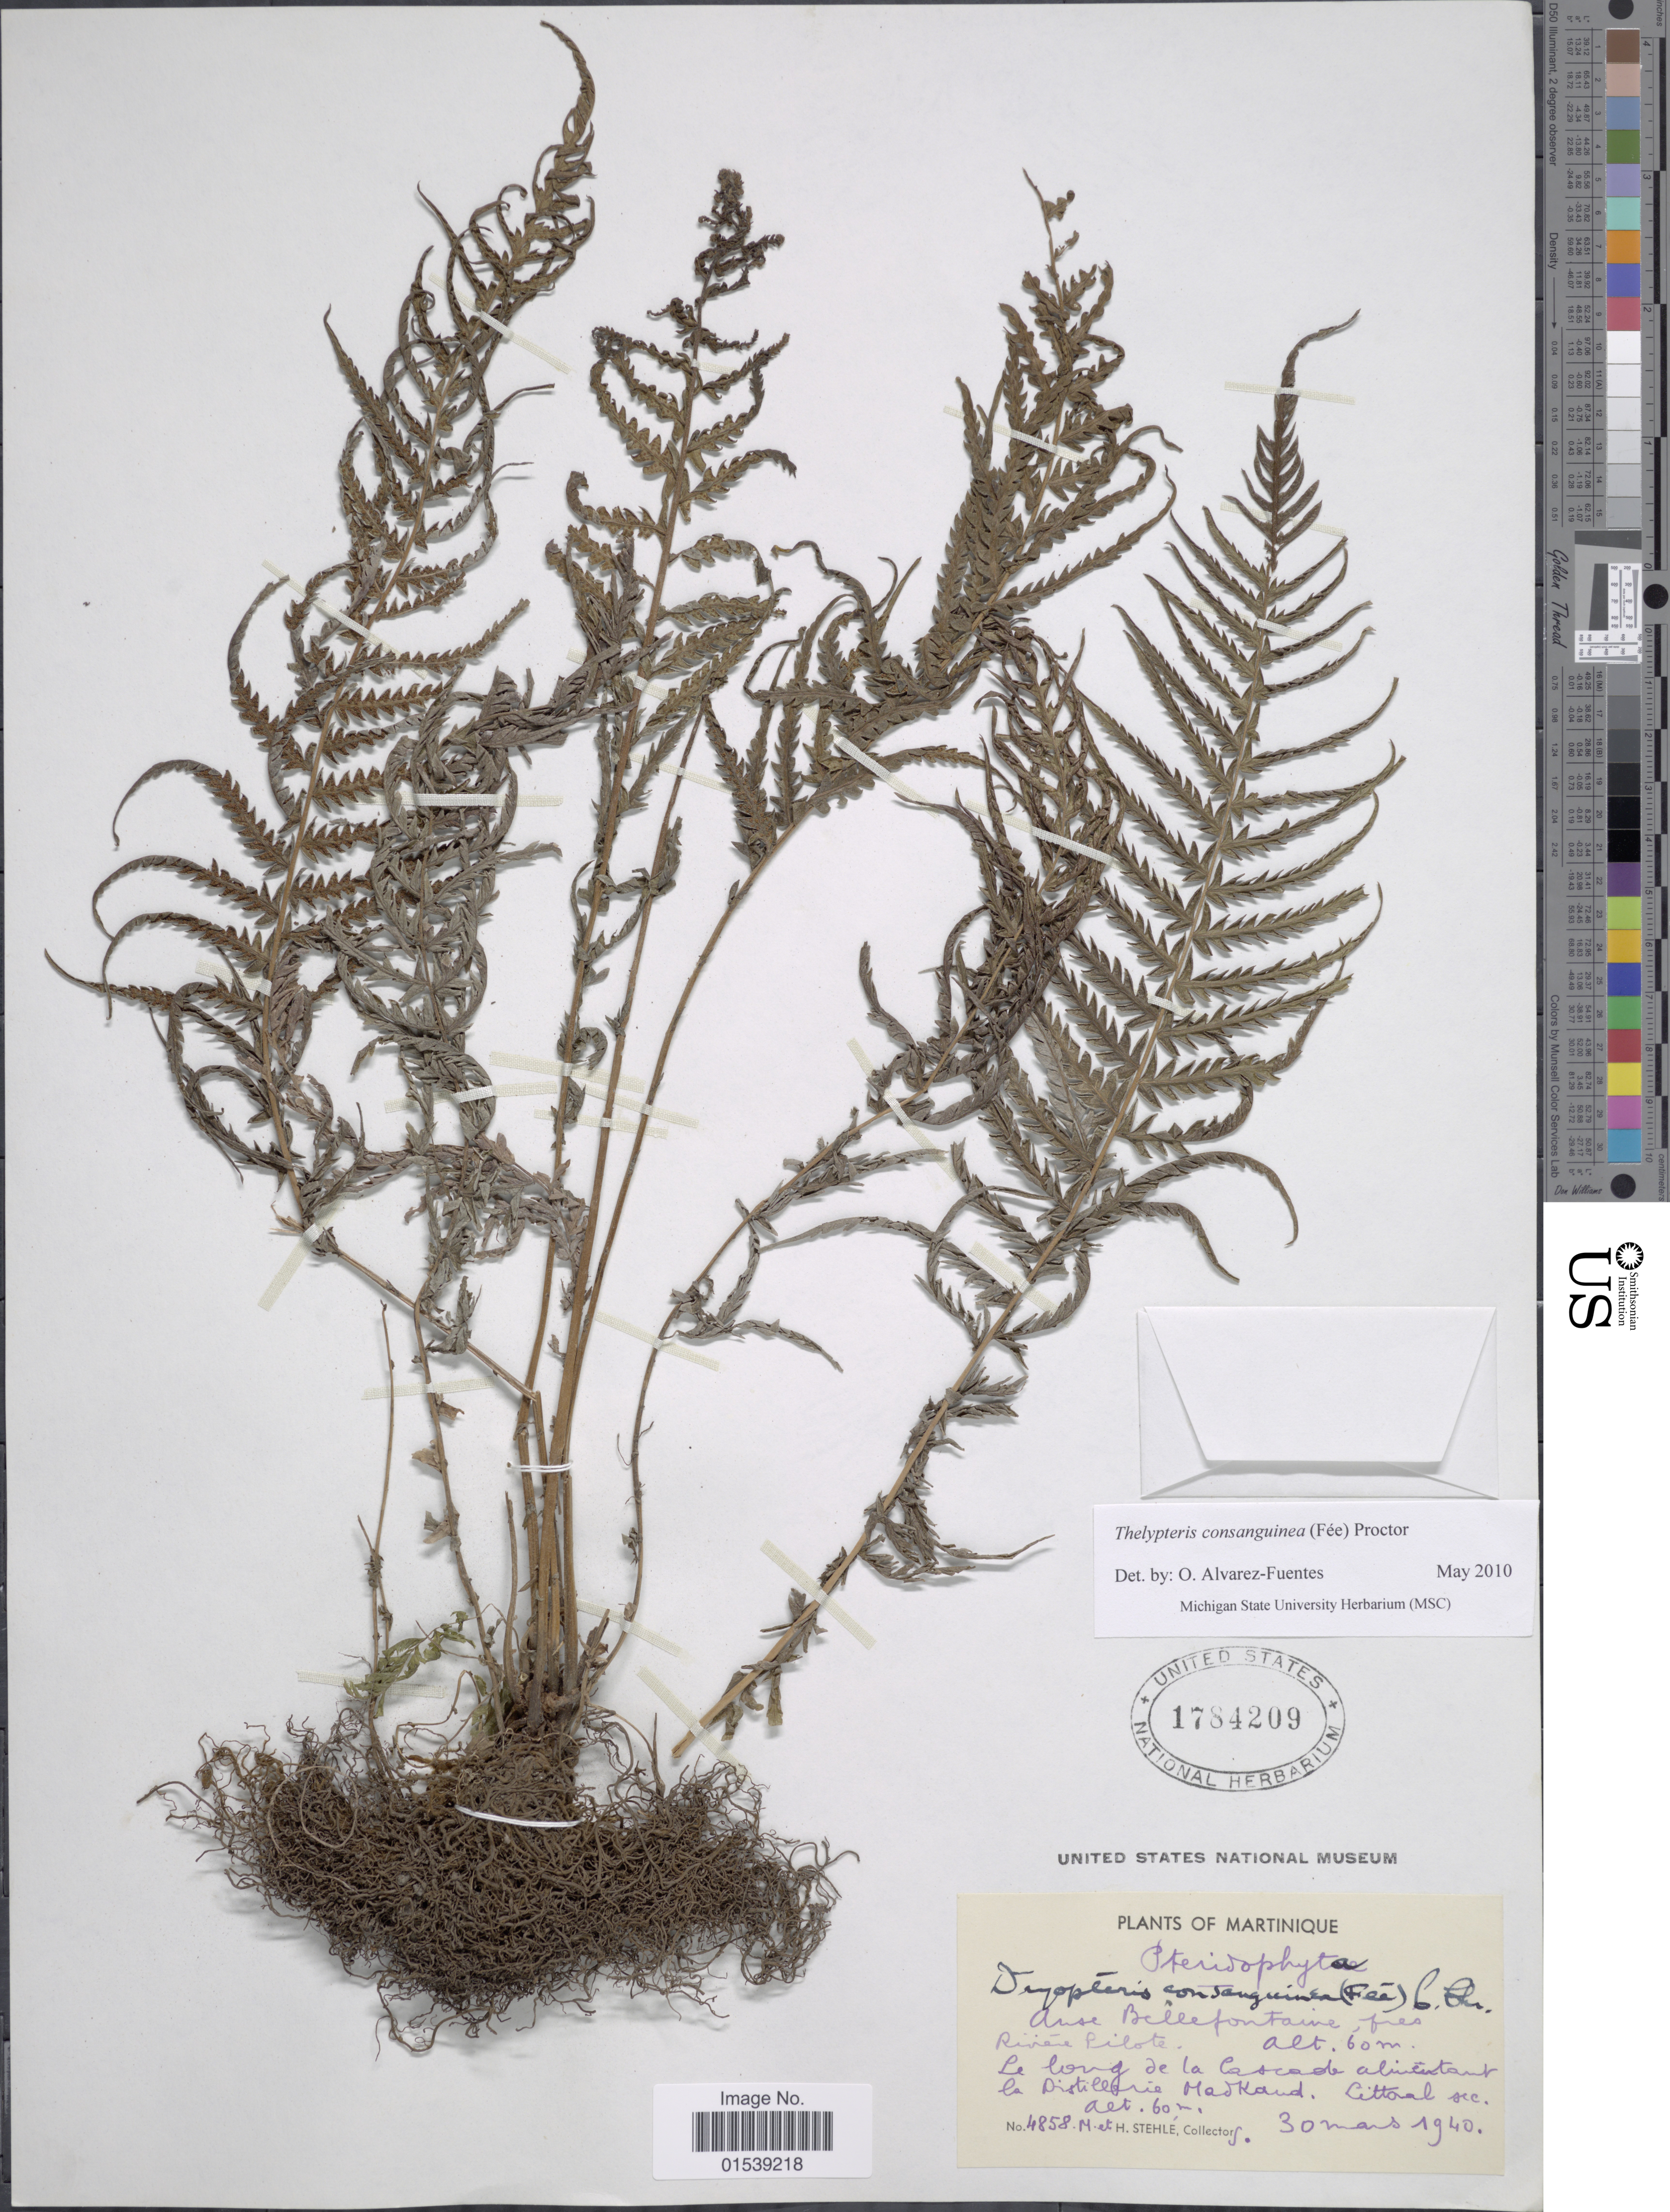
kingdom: Plantae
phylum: Tracheophyta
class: Polypodiopsida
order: Polypodiales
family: Thelypteridaceae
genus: Amauropelta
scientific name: Amauropelta consanguinea (Fée) comb. nov., ined. 2015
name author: (Fée)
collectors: M. Stehlé & H. Stehlé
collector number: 4858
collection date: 1940-03-30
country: Martinique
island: Martinique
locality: Anse Bellefontaine, pres Riviére Pilote, le long de la Cascade aluientant la Distillerie Madkaud,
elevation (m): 60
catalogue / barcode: US 1784209